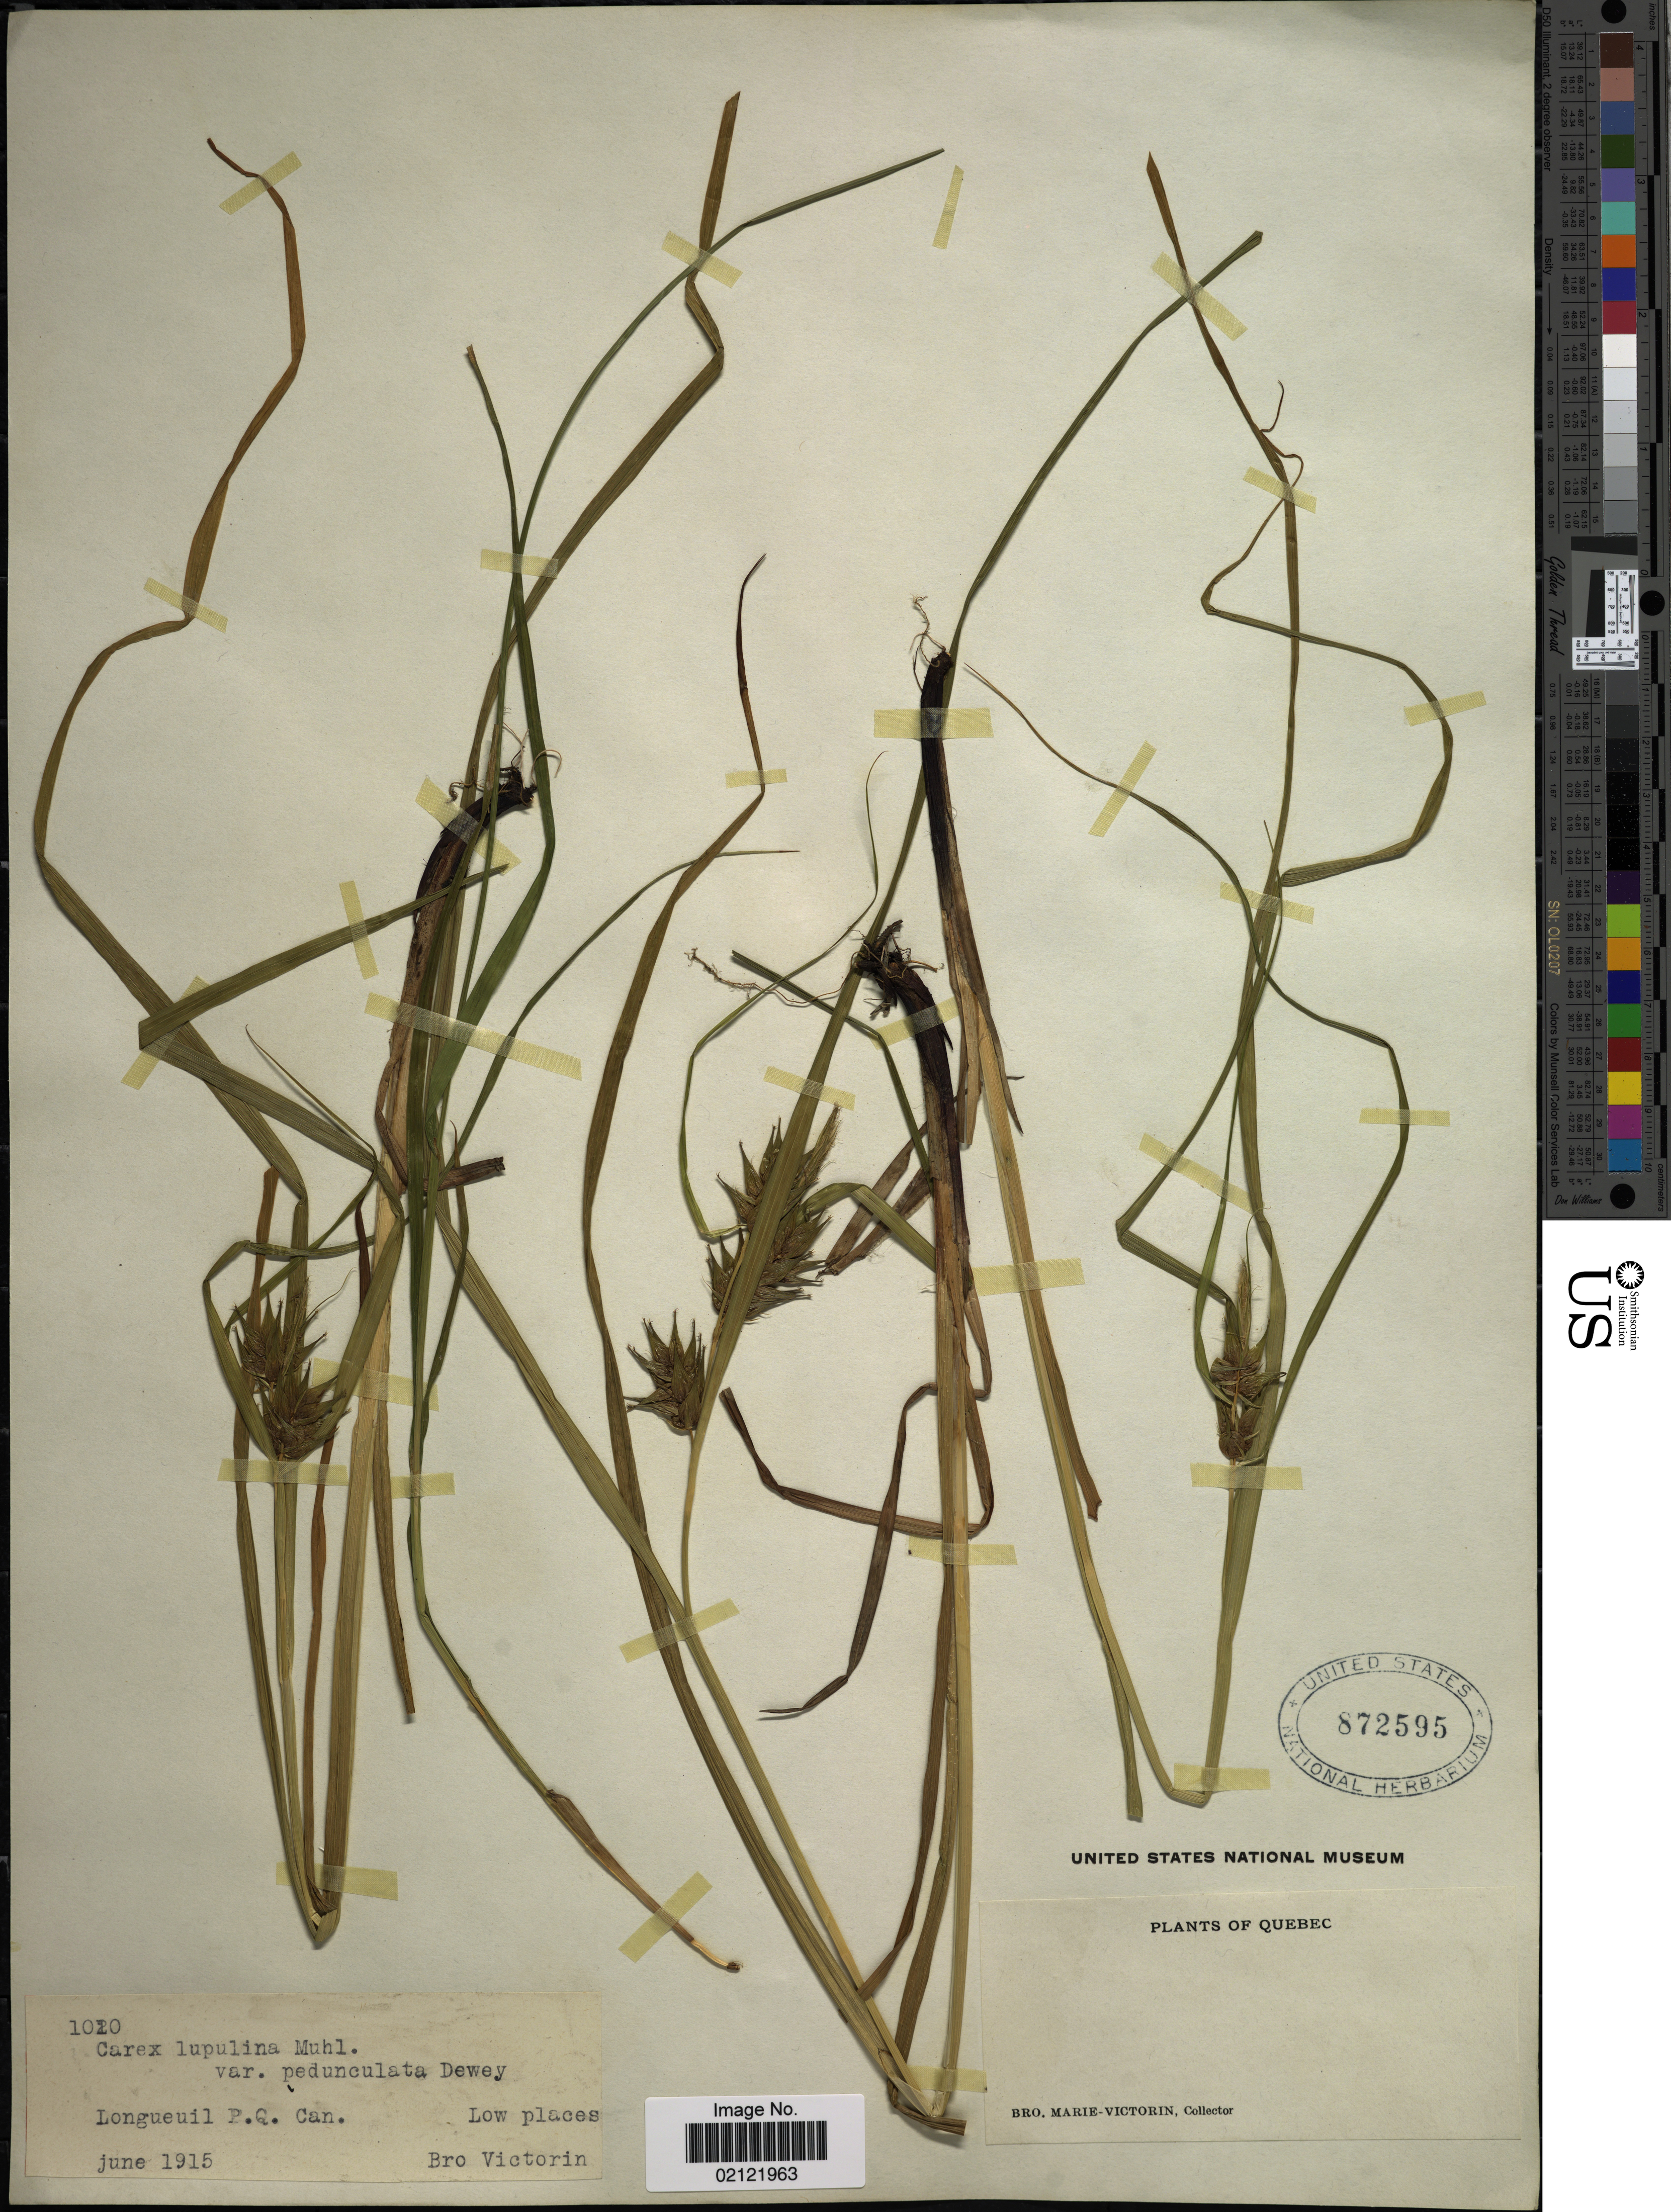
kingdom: Plantae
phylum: Tracheophyta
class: Liliopsida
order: Poales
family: Cyperaceae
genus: Carex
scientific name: Carex lupulina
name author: Muhl. ex Willd.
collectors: B. Victorin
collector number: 1020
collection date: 1915-06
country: Canada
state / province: Quebec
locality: Longueuil P.Q. Can. Low places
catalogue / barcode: US 872595